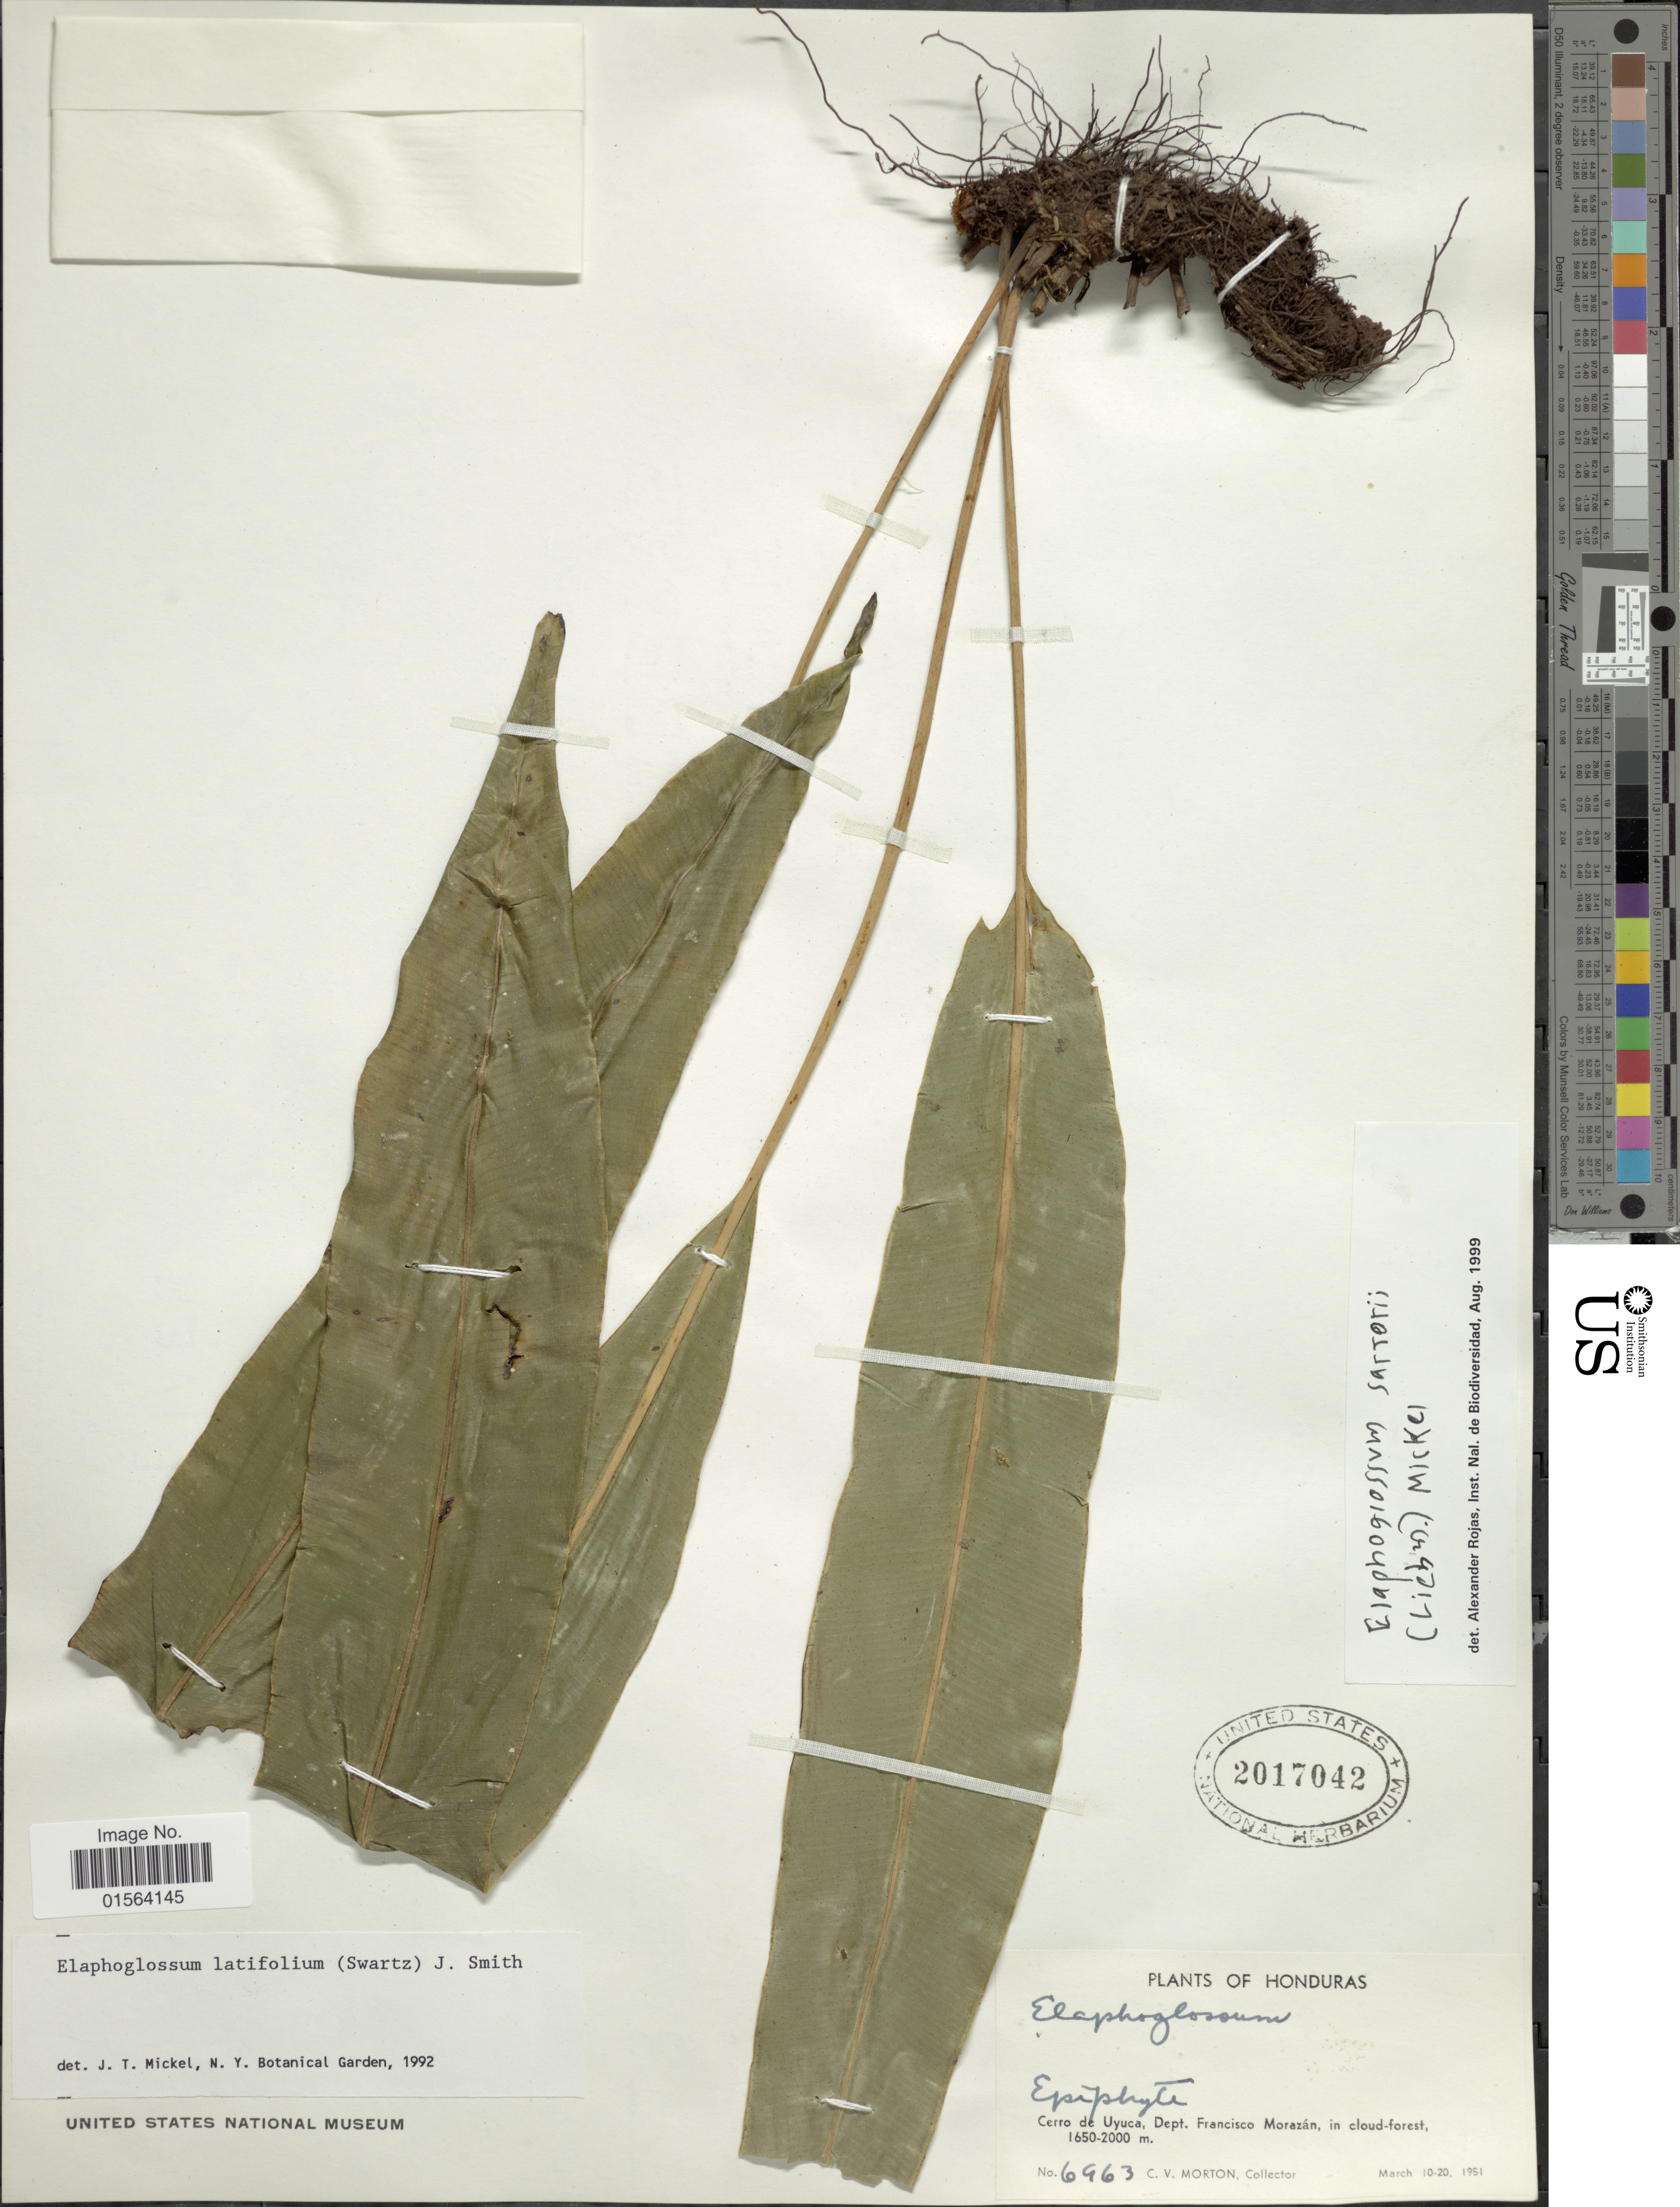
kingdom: Plantae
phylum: Tracheophyta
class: Polypodiopsida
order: Polypodiales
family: Dryopteridaceae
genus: Elaphoglossum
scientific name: Elaphoglossum latifolium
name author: (Sw.) J. Sm.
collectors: C. V. Morton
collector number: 6963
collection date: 1951-03-10/1951-03-20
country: Honduras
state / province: Fco. Morazán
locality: Cerro de Uyuca, Dept. Francisco Morazan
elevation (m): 1650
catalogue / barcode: US 2017042